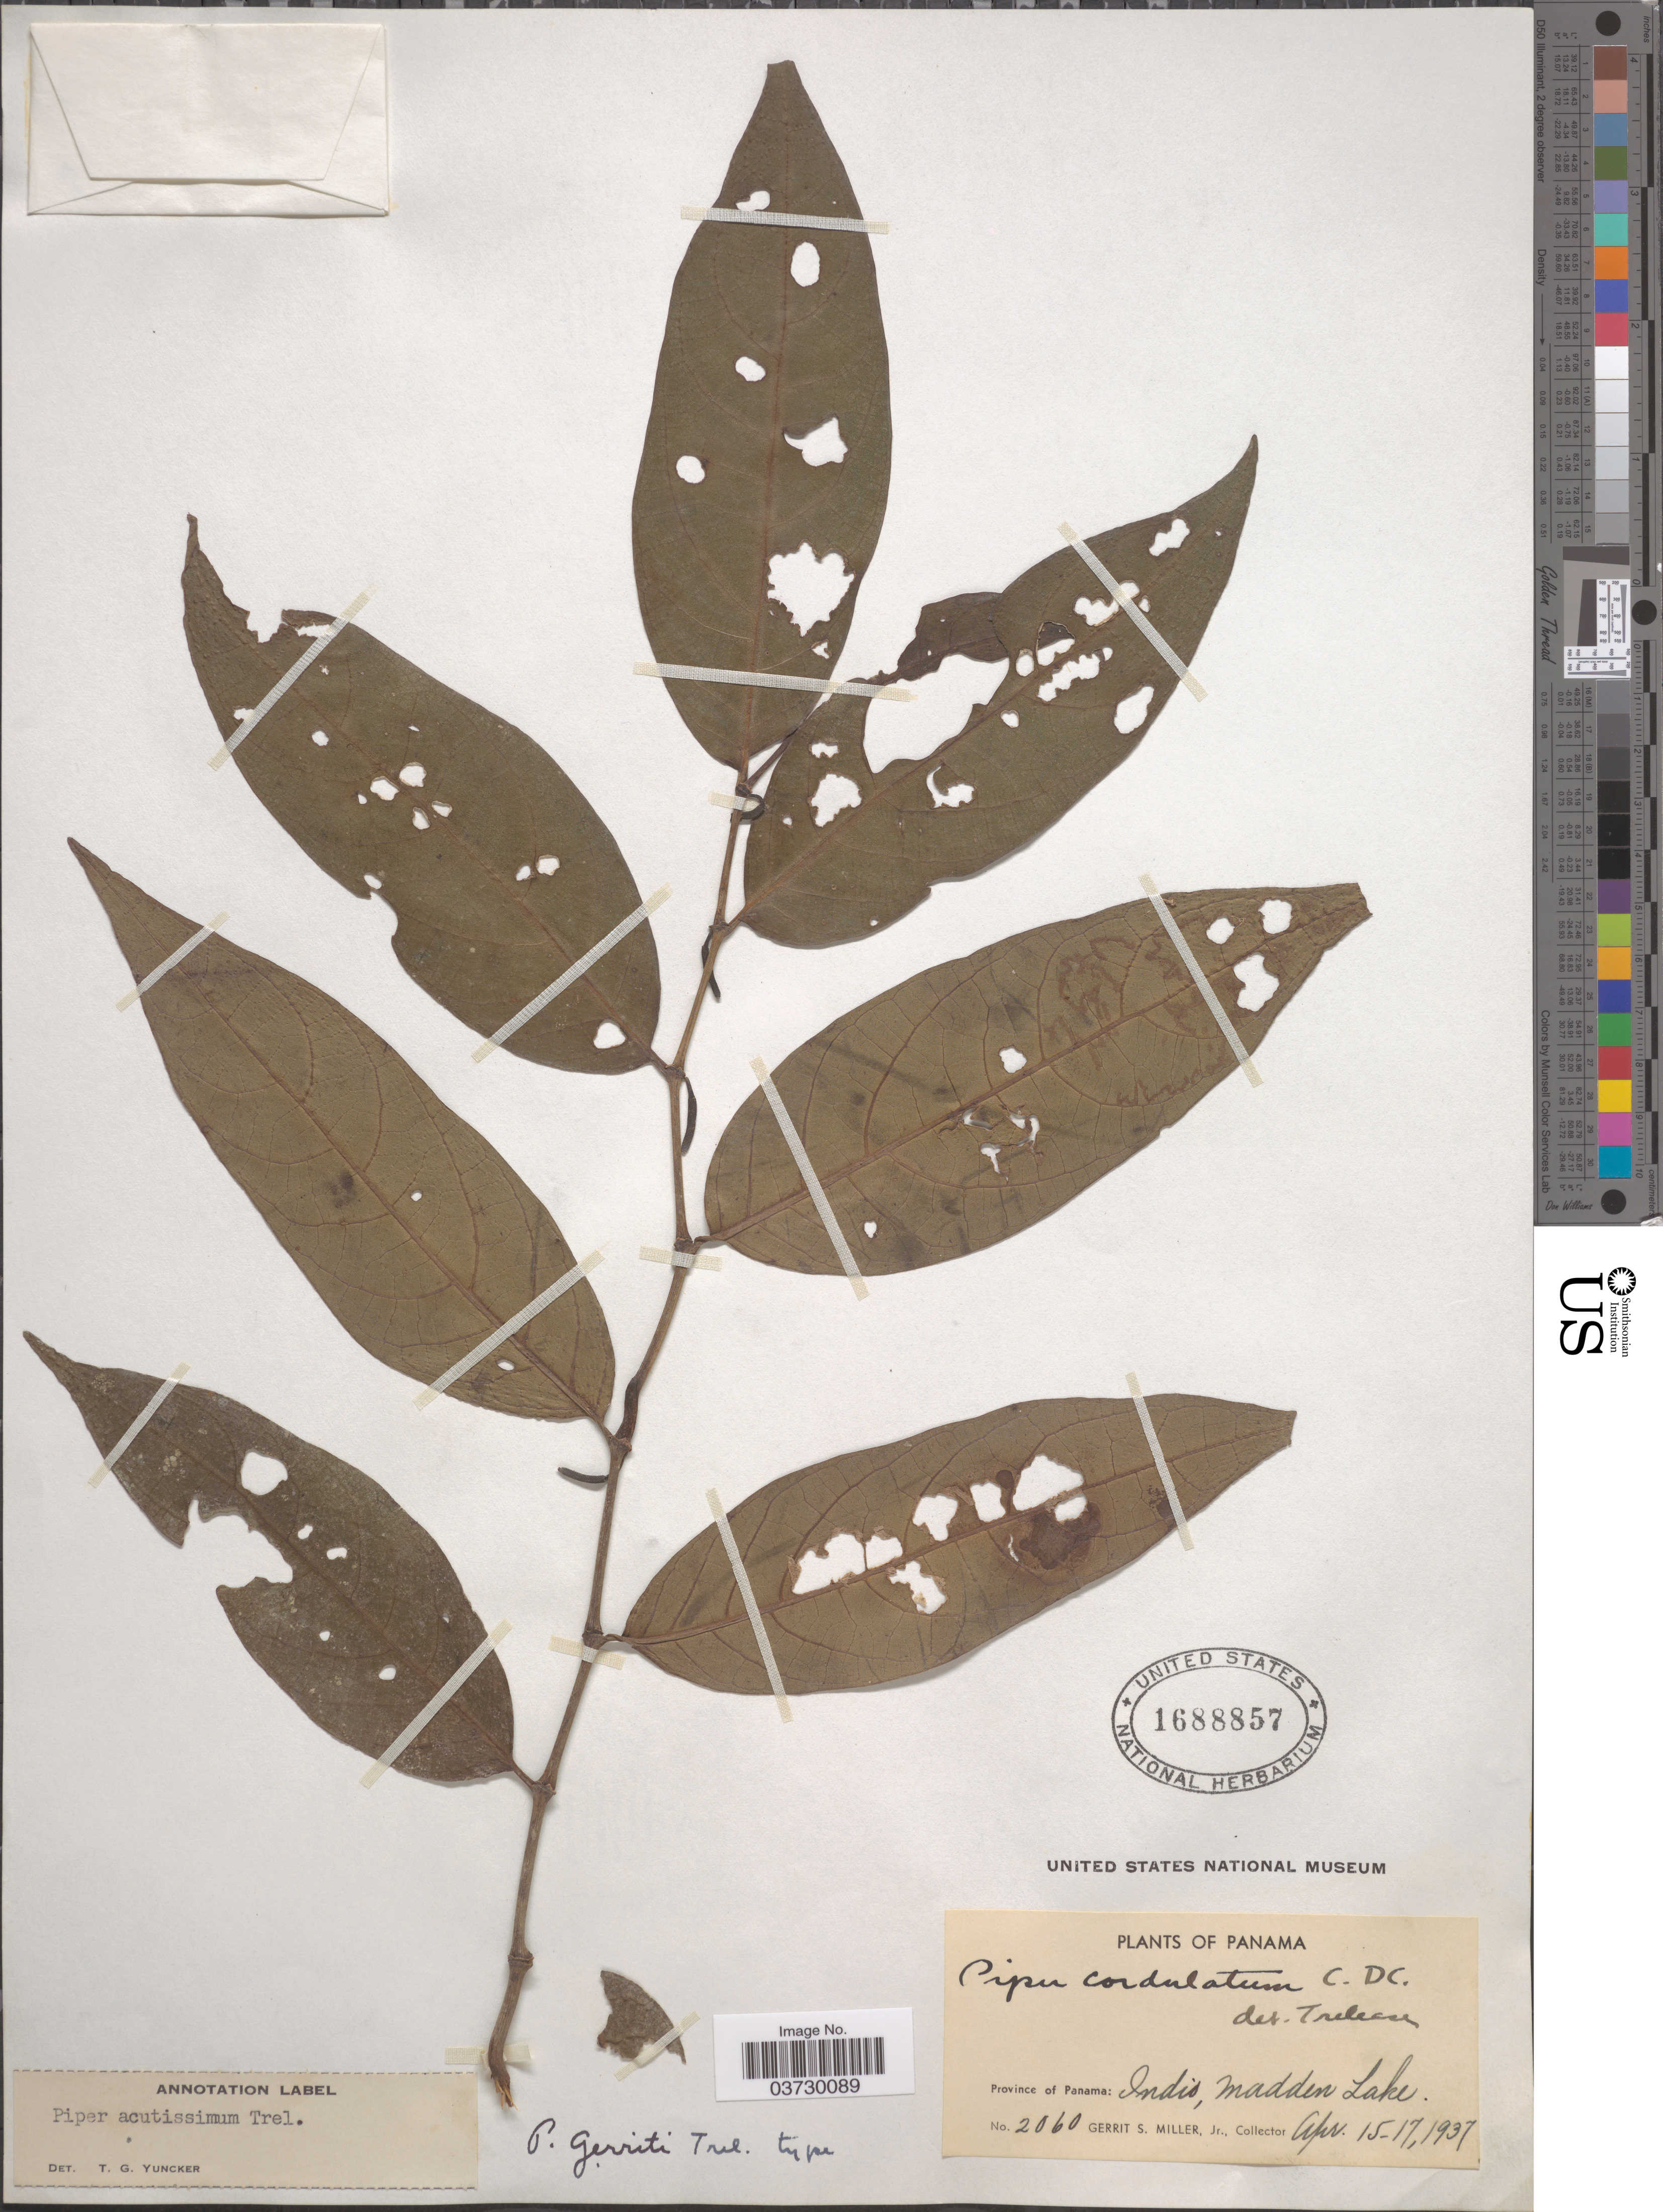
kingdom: Plantae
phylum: Tracheophyta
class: Magnoliopsida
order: Piperales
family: Piperaceae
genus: Piper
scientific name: Piper cordulatum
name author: C. DC.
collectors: G. S. Miller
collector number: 2060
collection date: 1937-04-15/1937-04-17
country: Panama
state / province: Panamá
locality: Indio, Madden Lake.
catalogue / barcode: US 1688857